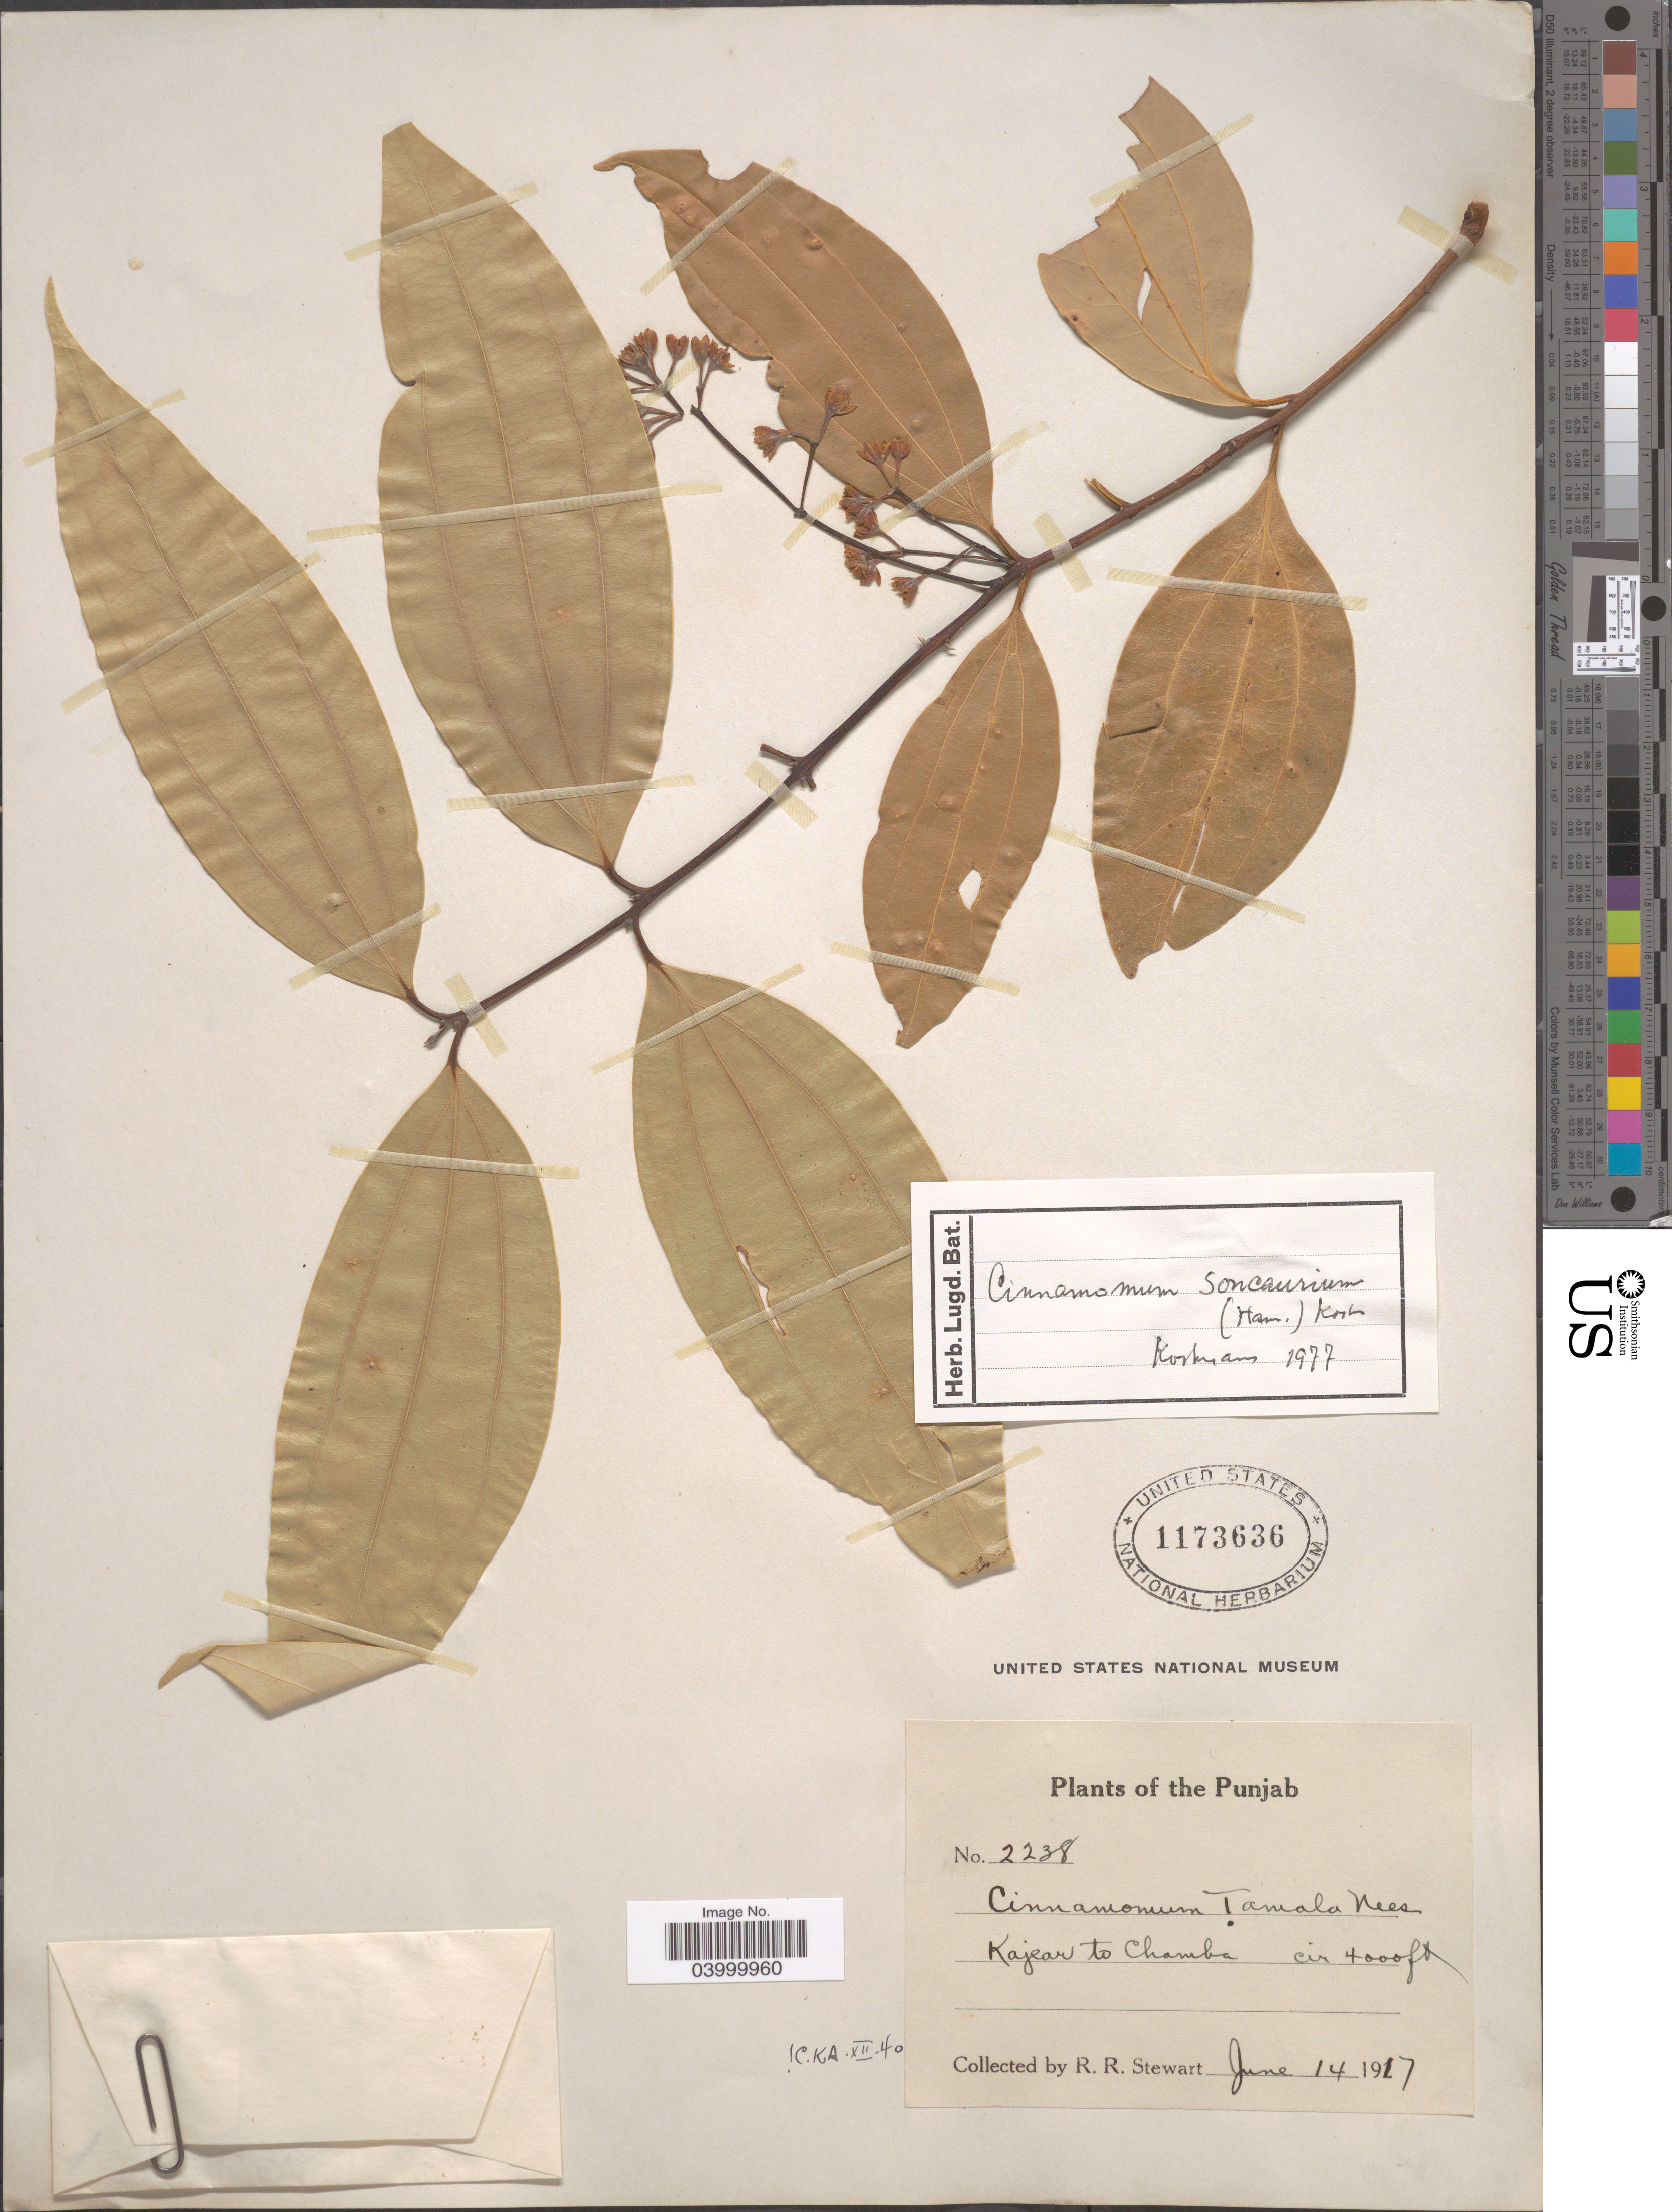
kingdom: Plantae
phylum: Tracheophyta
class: Magnoliopsida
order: Laurales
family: Lauraceae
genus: Cinnamomum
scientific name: Cinnamomum soncaurium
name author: (Buch.-Ham.) T. Nees & C.H. Eberm.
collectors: R. Stewart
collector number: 2238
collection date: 1917-06-14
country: India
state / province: Punjab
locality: Kajear to Chamba.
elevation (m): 1219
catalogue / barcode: US 1173636